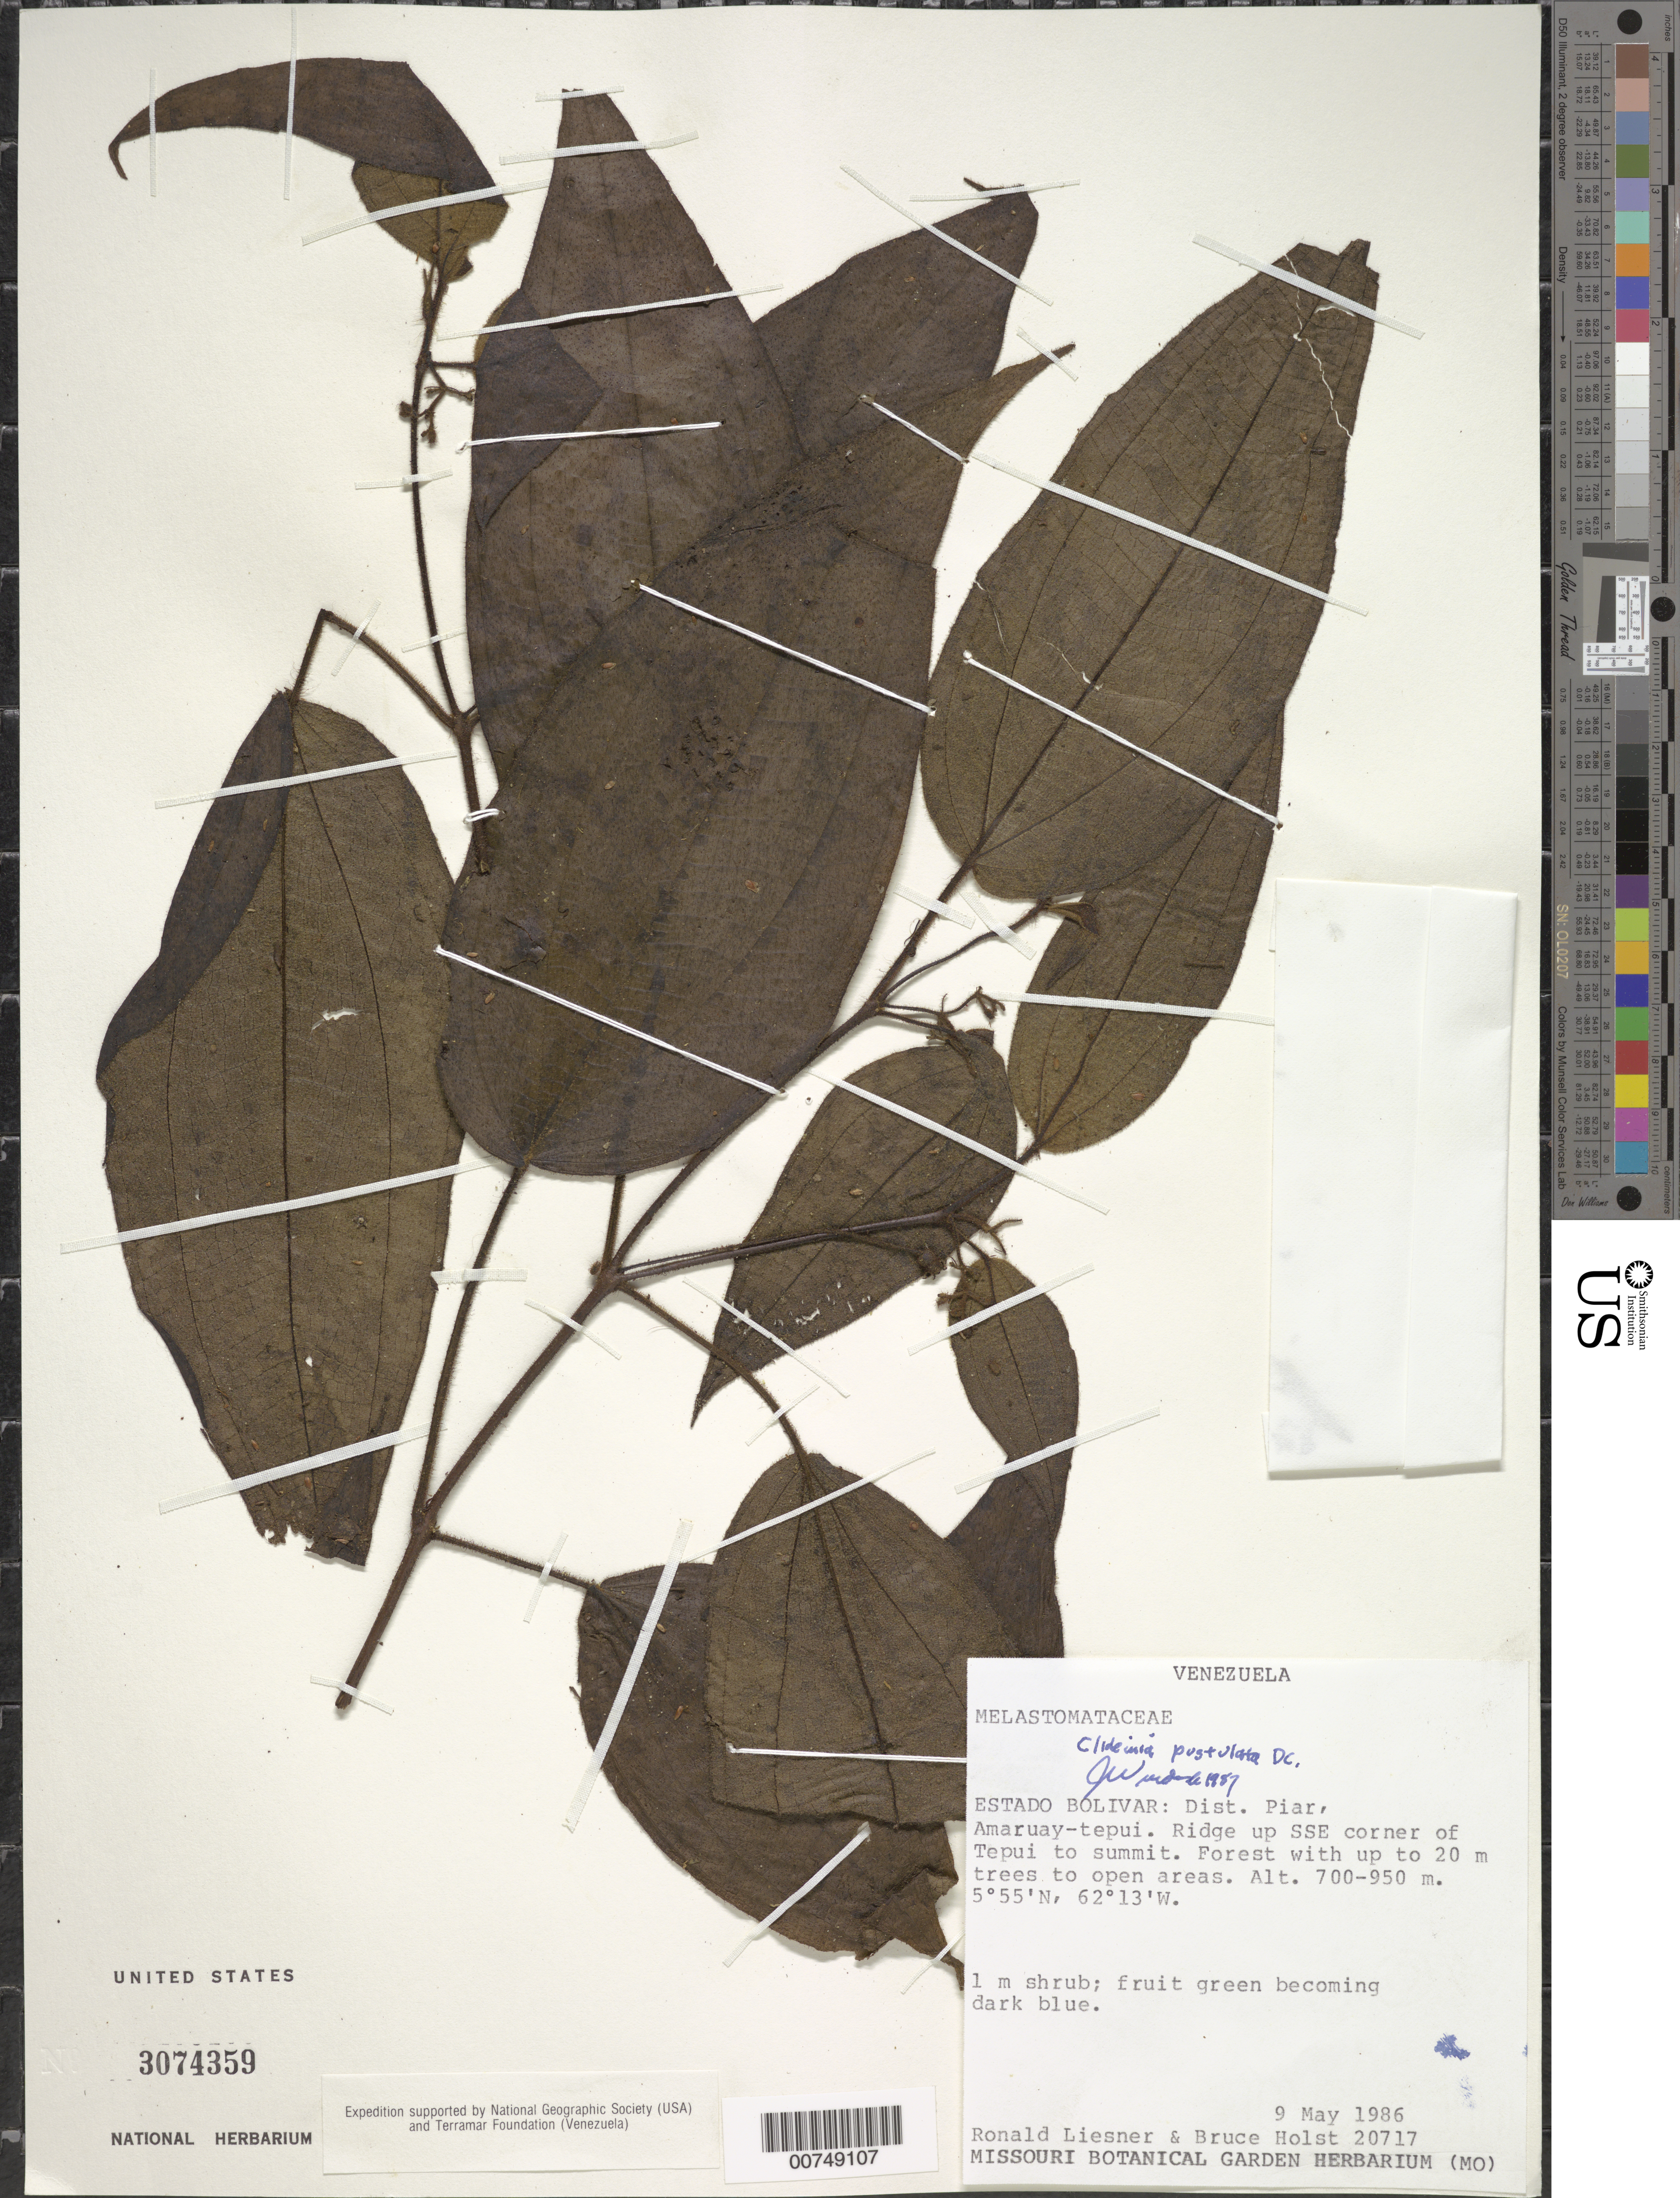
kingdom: Plantae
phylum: Tracheophyta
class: Magnoliopsida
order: Myrtales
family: Melastomataceae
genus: Clidemia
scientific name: Clidemia pustulata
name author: DC.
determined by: Wurdack, John J., (US), US (UNITED STATES)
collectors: R. L. Liesner & B. Holst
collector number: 20717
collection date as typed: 9-May-86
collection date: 1986-05-09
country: Venezuela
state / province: Bolívar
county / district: Piar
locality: Amaruay-tepuí, ridge up SSE corner of tepuí to summit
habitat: Forest with up to 20m trees to open areas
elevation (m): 700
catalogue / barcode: US 3074359